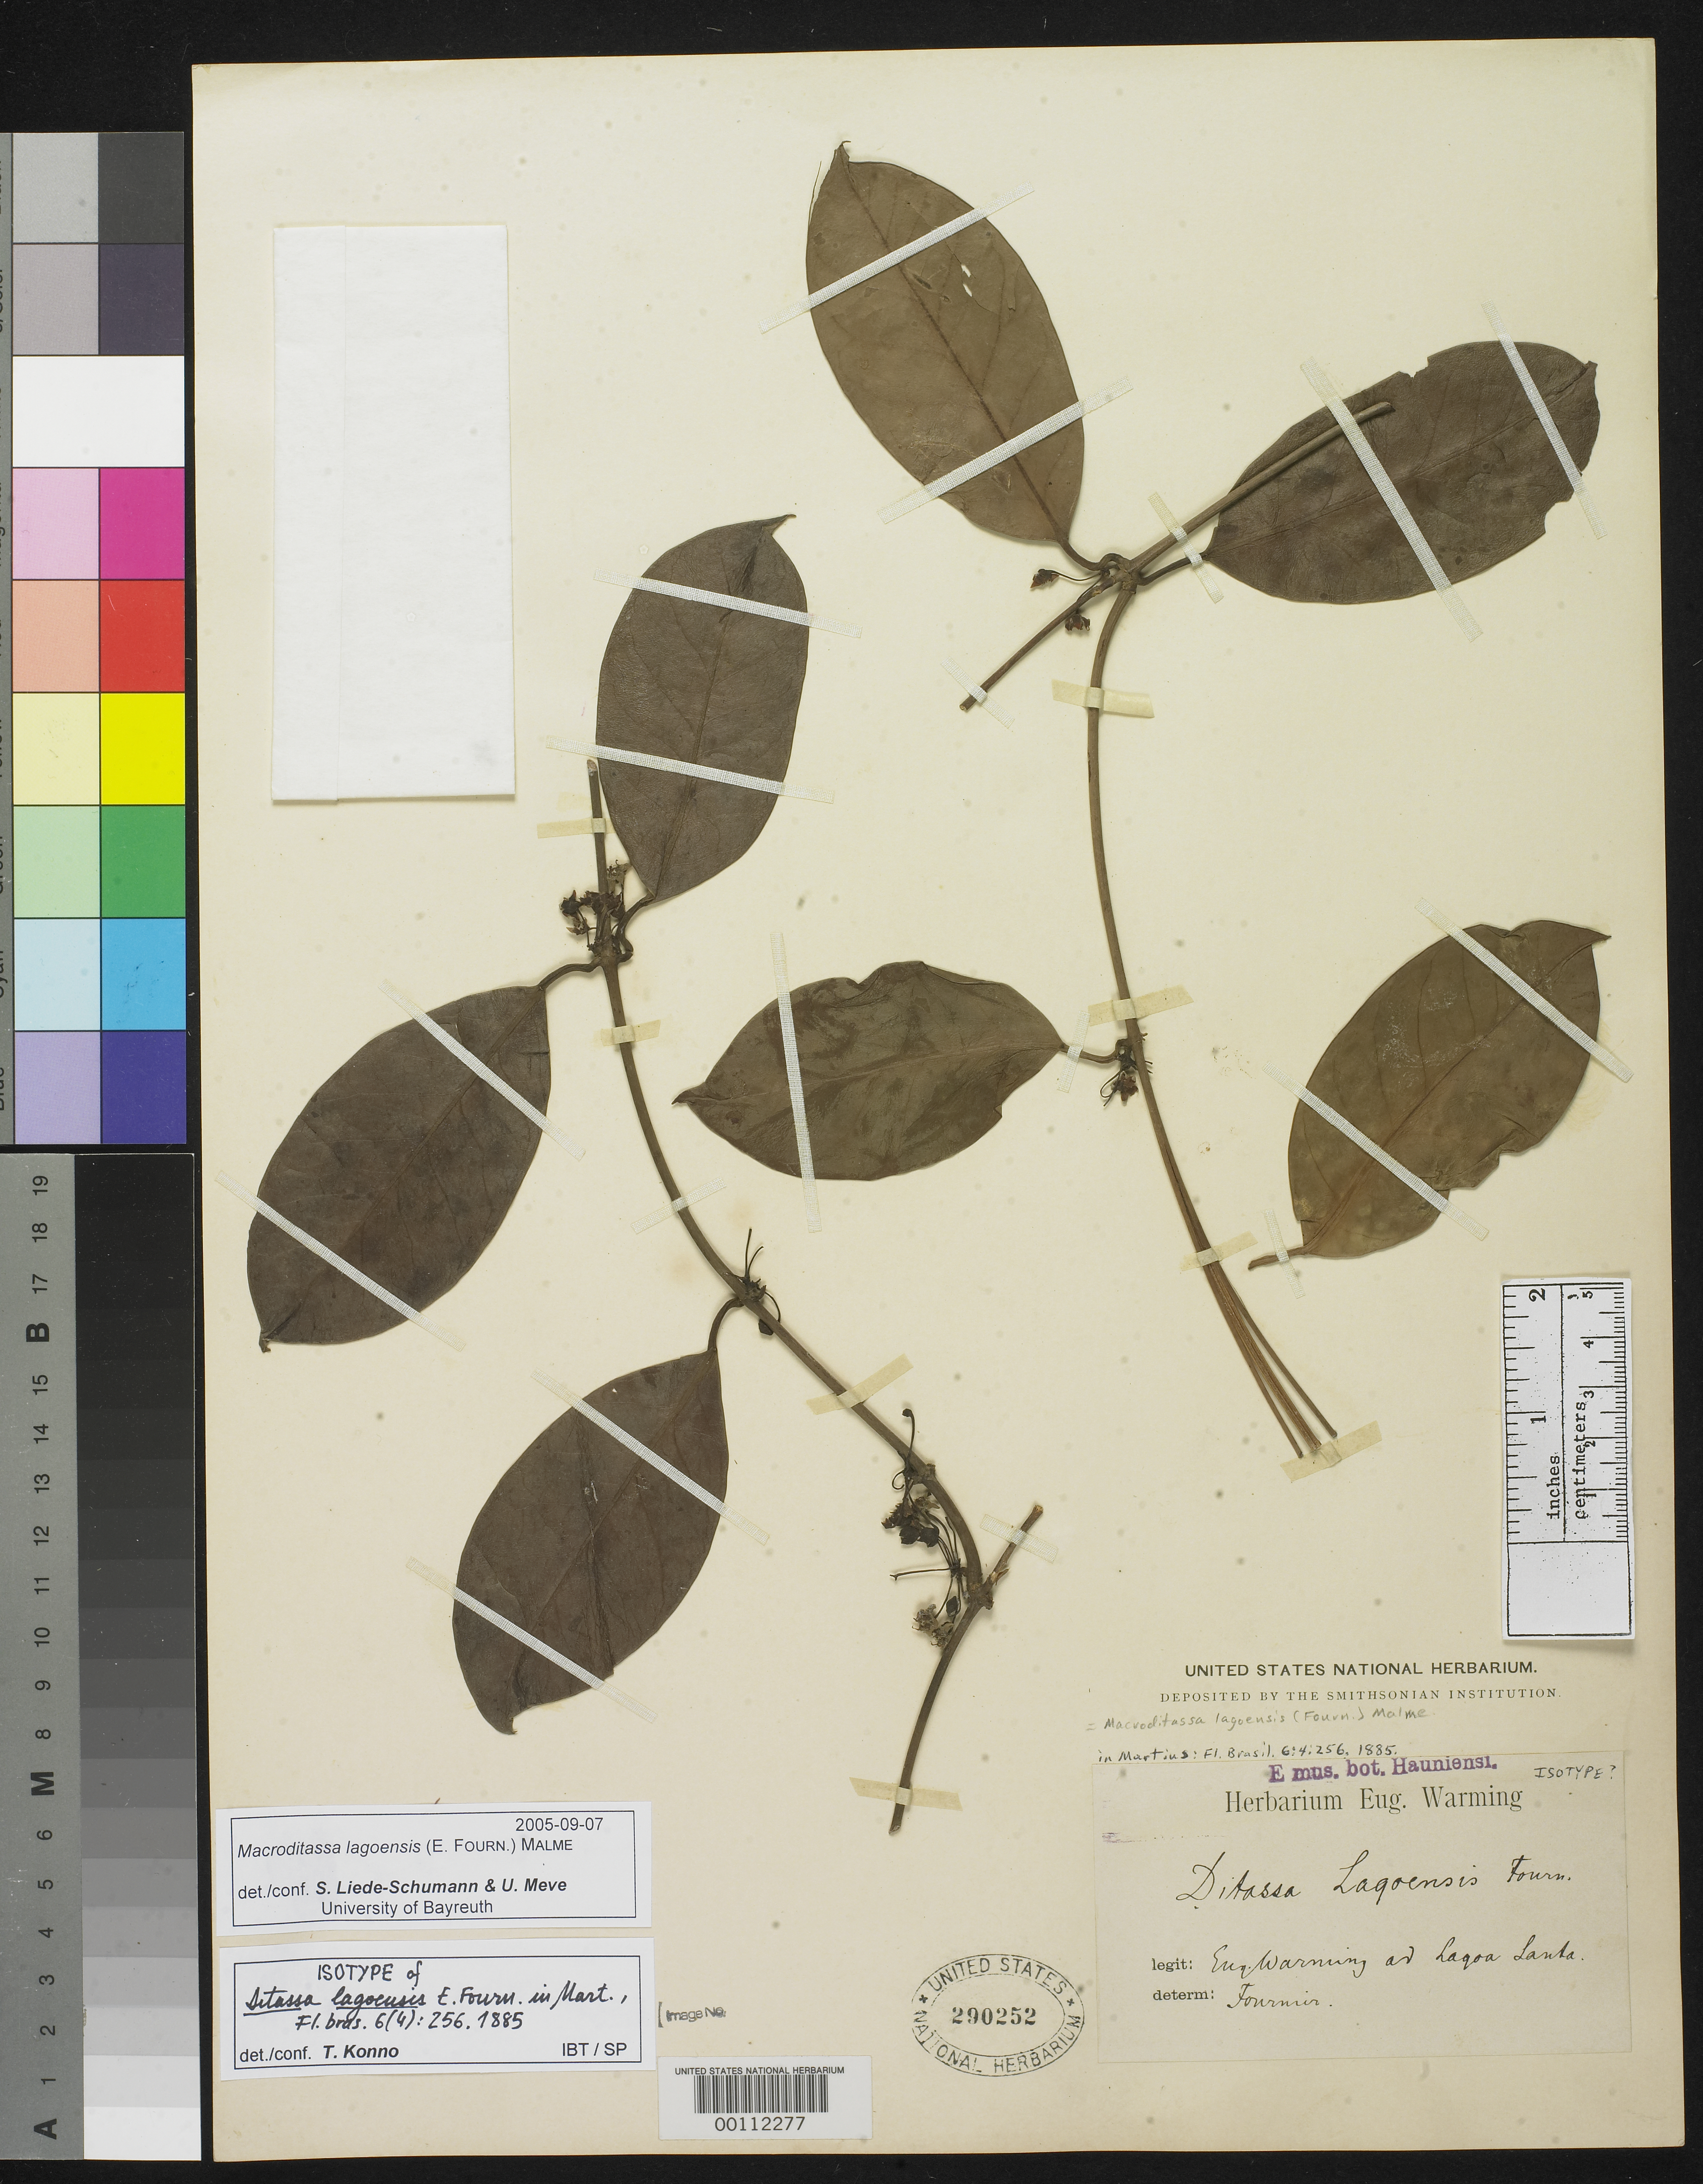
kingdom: Plantae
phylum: Tracheophyta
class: Magnoliopsida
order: Gentianales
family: Apocynaceae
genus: Ditassa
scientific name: Ditassa lagoensis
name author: E. Fourn. in Mart.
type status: Isotype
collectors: E. Warming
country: Brazil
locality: Lagoa Santa.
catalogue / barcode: US 290252